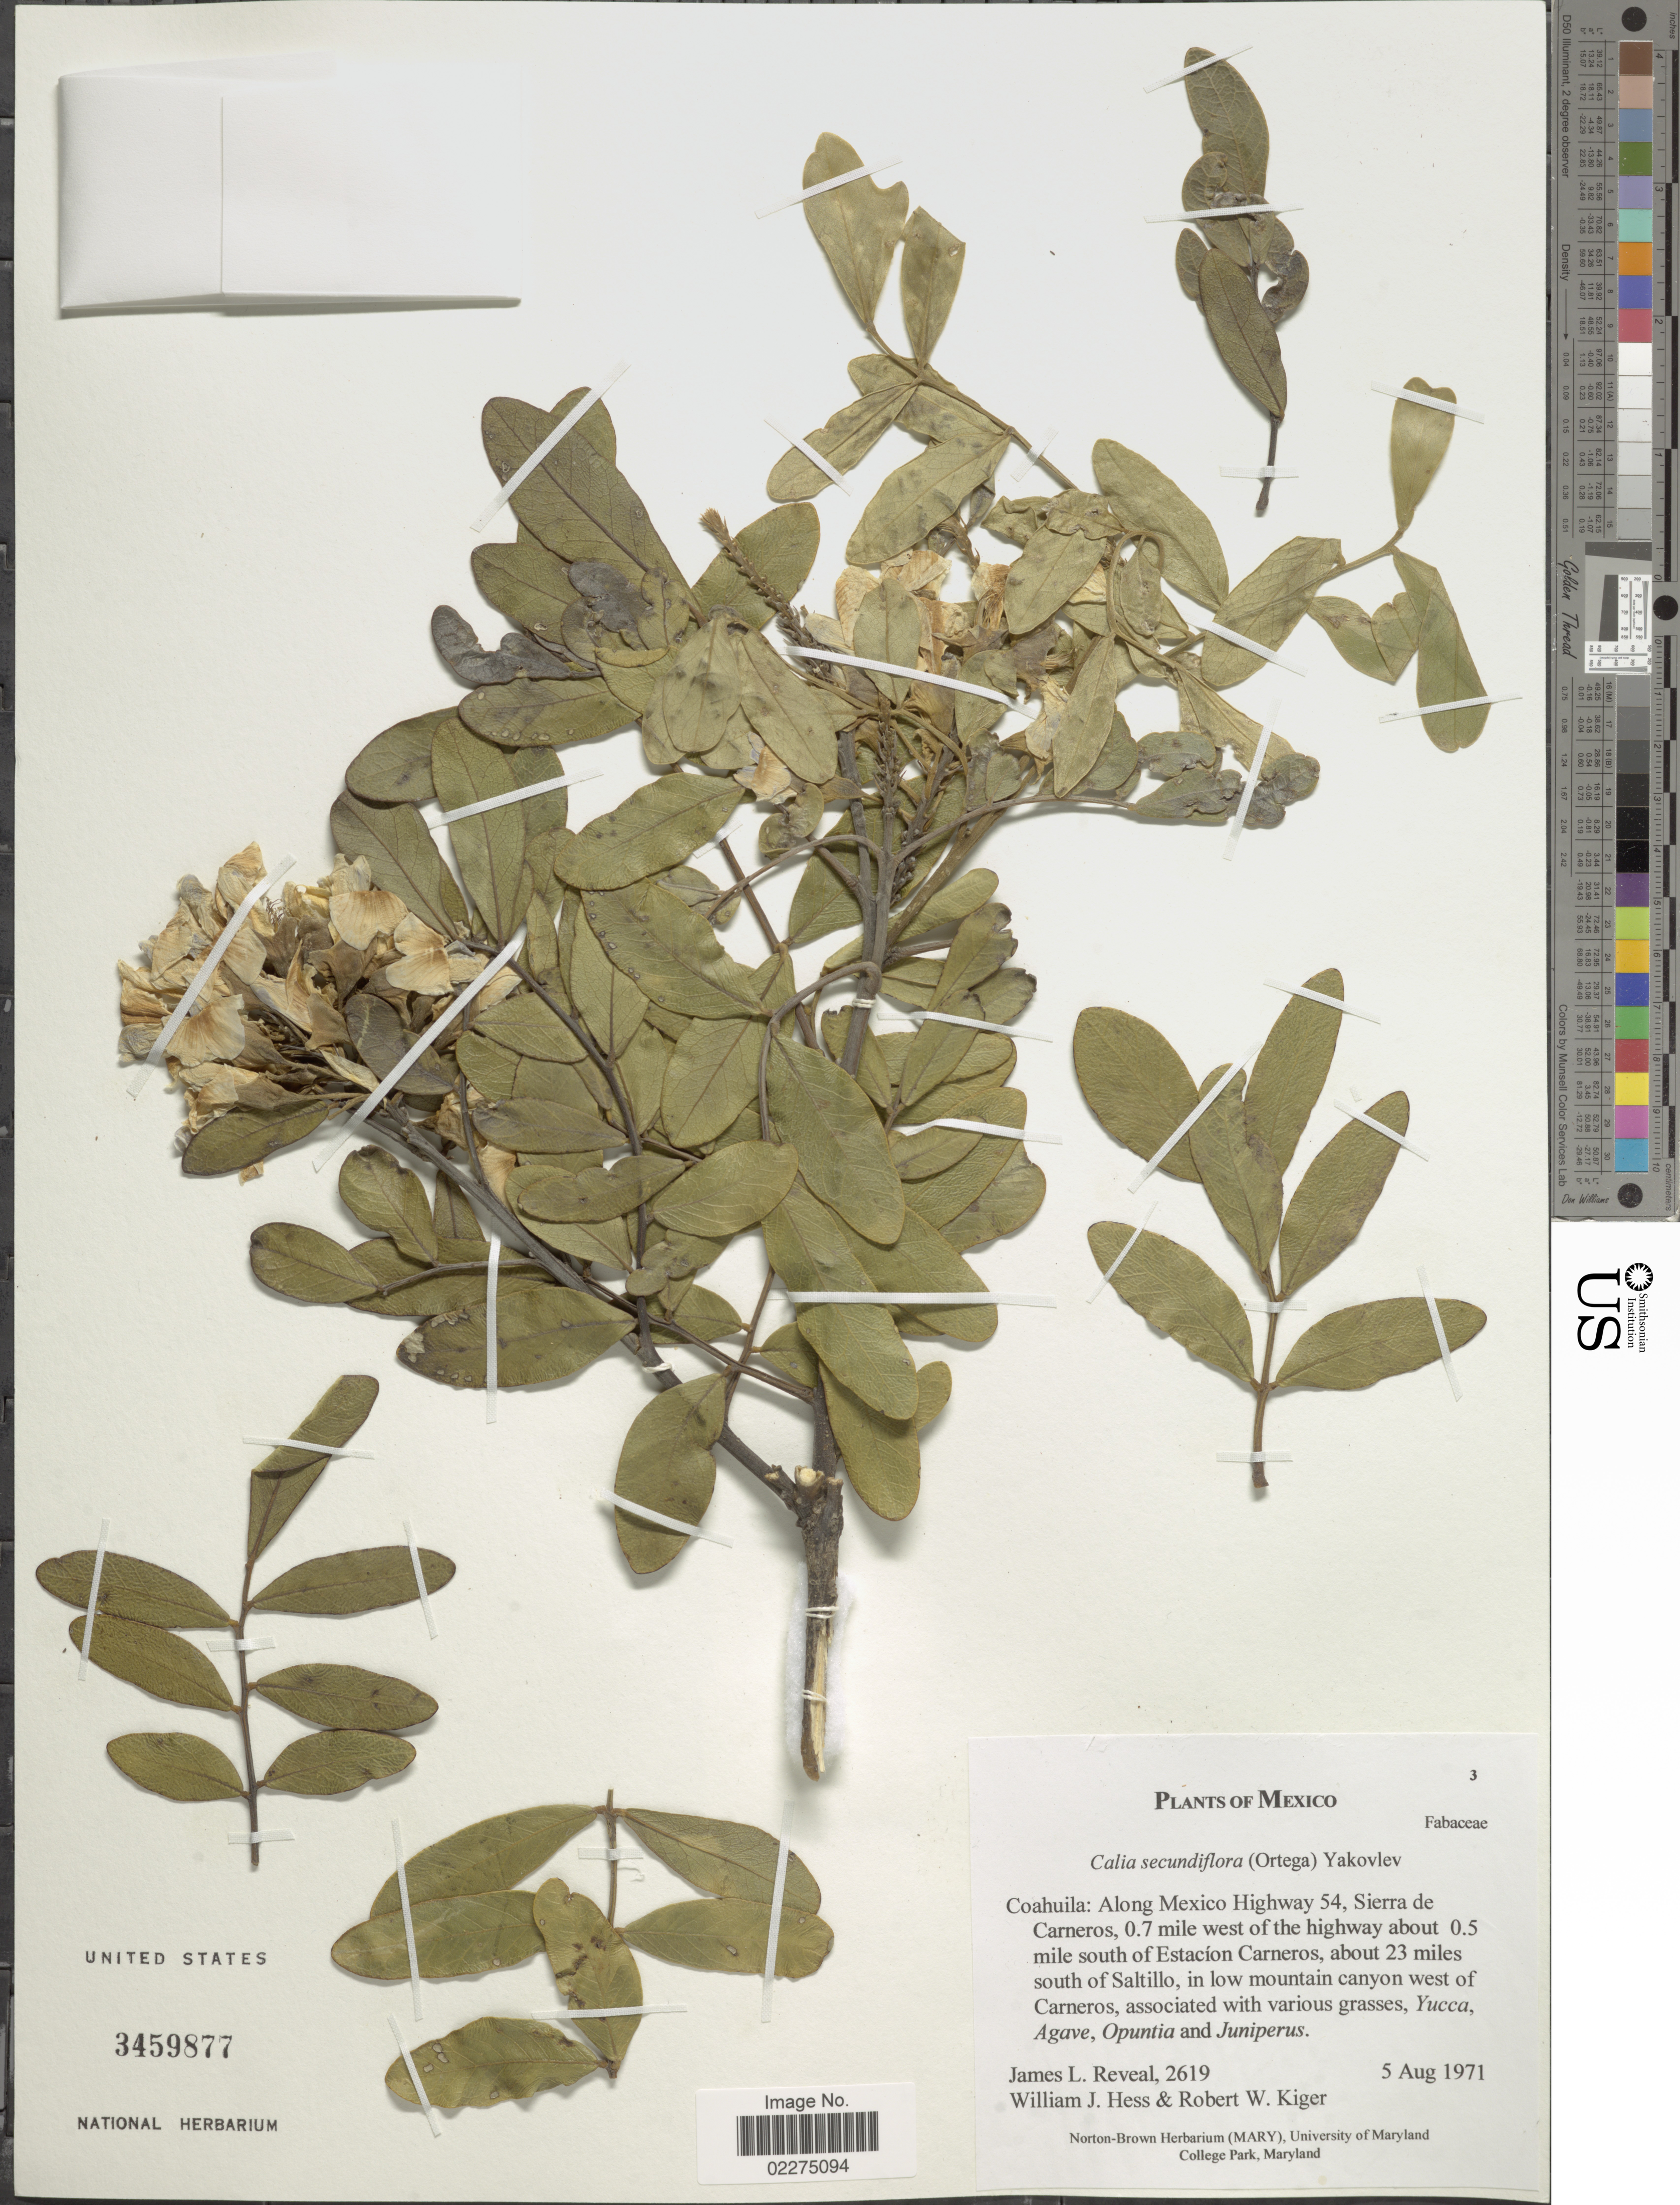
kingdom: Plantae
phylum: Tracheophyta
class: Magnoliopsida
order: Fabales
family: Fabaceae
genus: Dermatophyllum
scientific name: Dermatophyllum secundiflorum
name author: (Ortega) Gandhi & Reveal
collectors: J. L. Reveal, W. Hess & R. Kiger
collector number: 2619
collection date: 1971-08-05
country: Mexico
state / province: Coahuila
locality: Along Mexico Highway 54, Sierra de Carneros, 0.7 mile west of the highway about 0.5 mile south of Estacíon Carneros, about 23 miles south of Saltillo, in low mountain canyon west of Carneros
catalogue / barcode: US 3459877